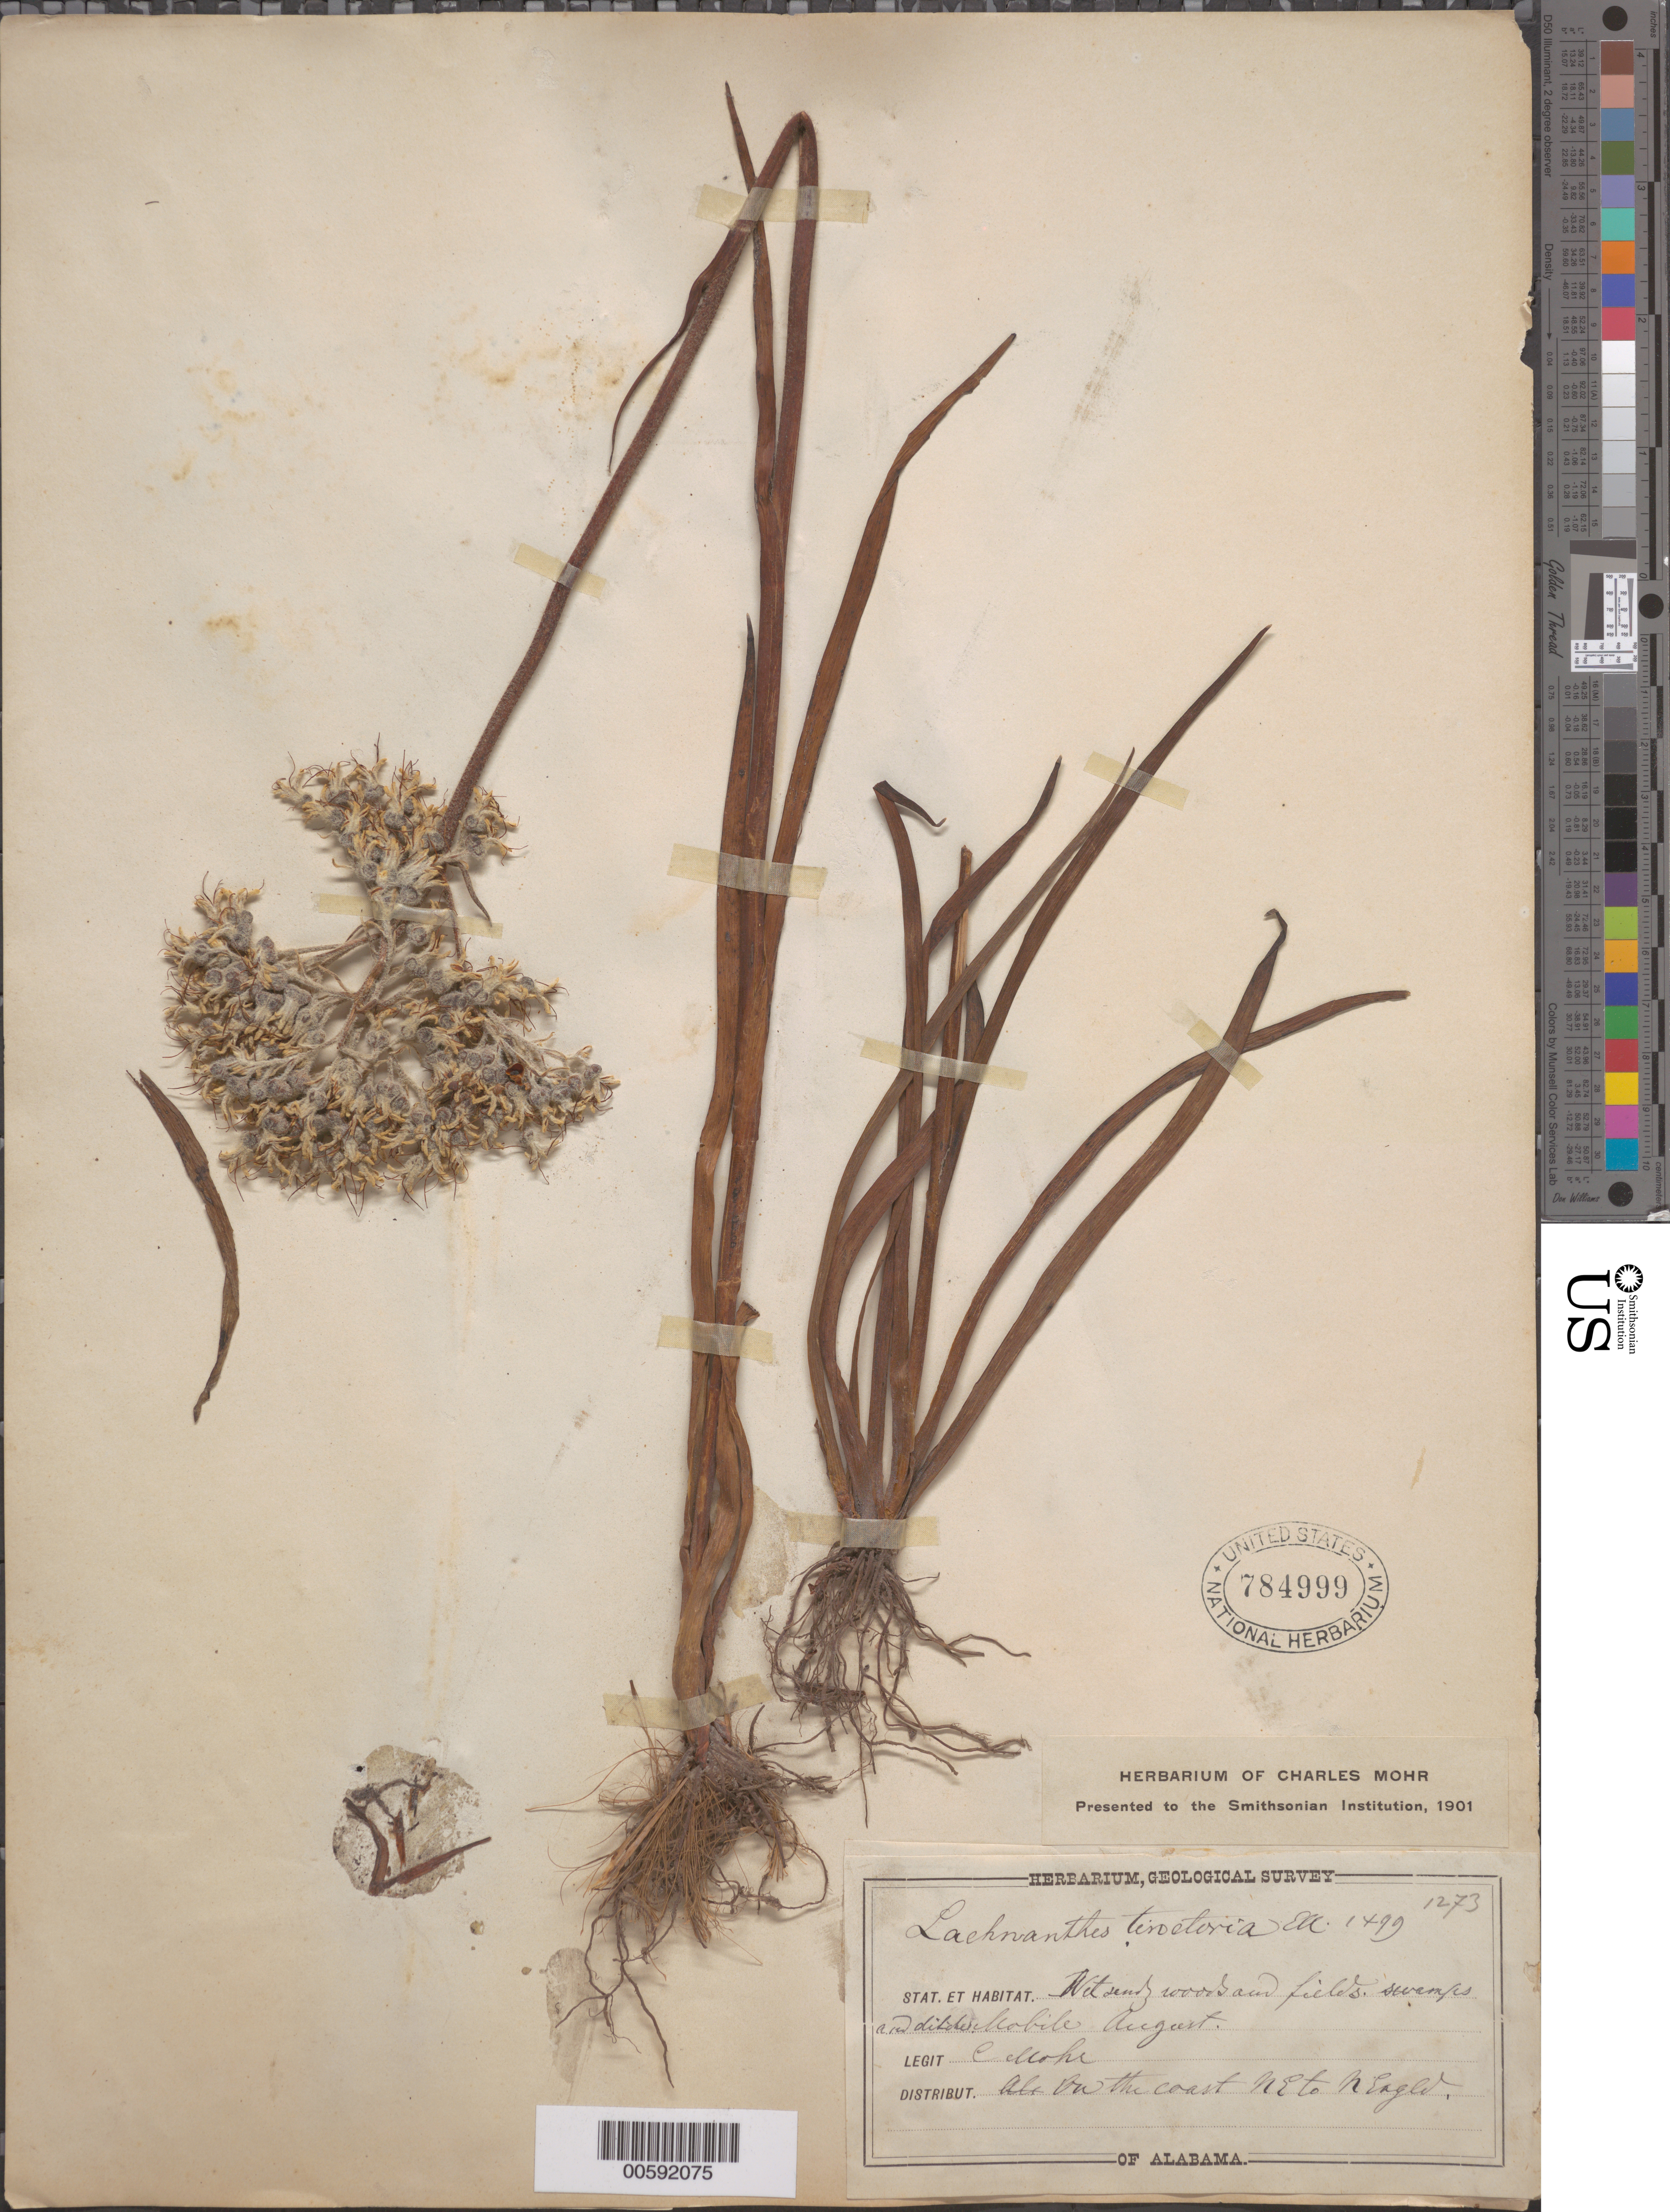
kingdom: Plantae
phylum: Tracheophyta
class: Liliopsida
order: Commelinales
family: Haemodoraceae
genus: Lachnanthes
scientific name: Lachnanthes tinctoria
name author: (Walter ex J.F. Gmel.) Elliott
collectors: C. T. Mohr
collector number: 1272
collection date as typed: Aug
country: United States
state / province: Alabama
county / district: Mobile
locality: Mobile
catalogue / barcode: US 784999